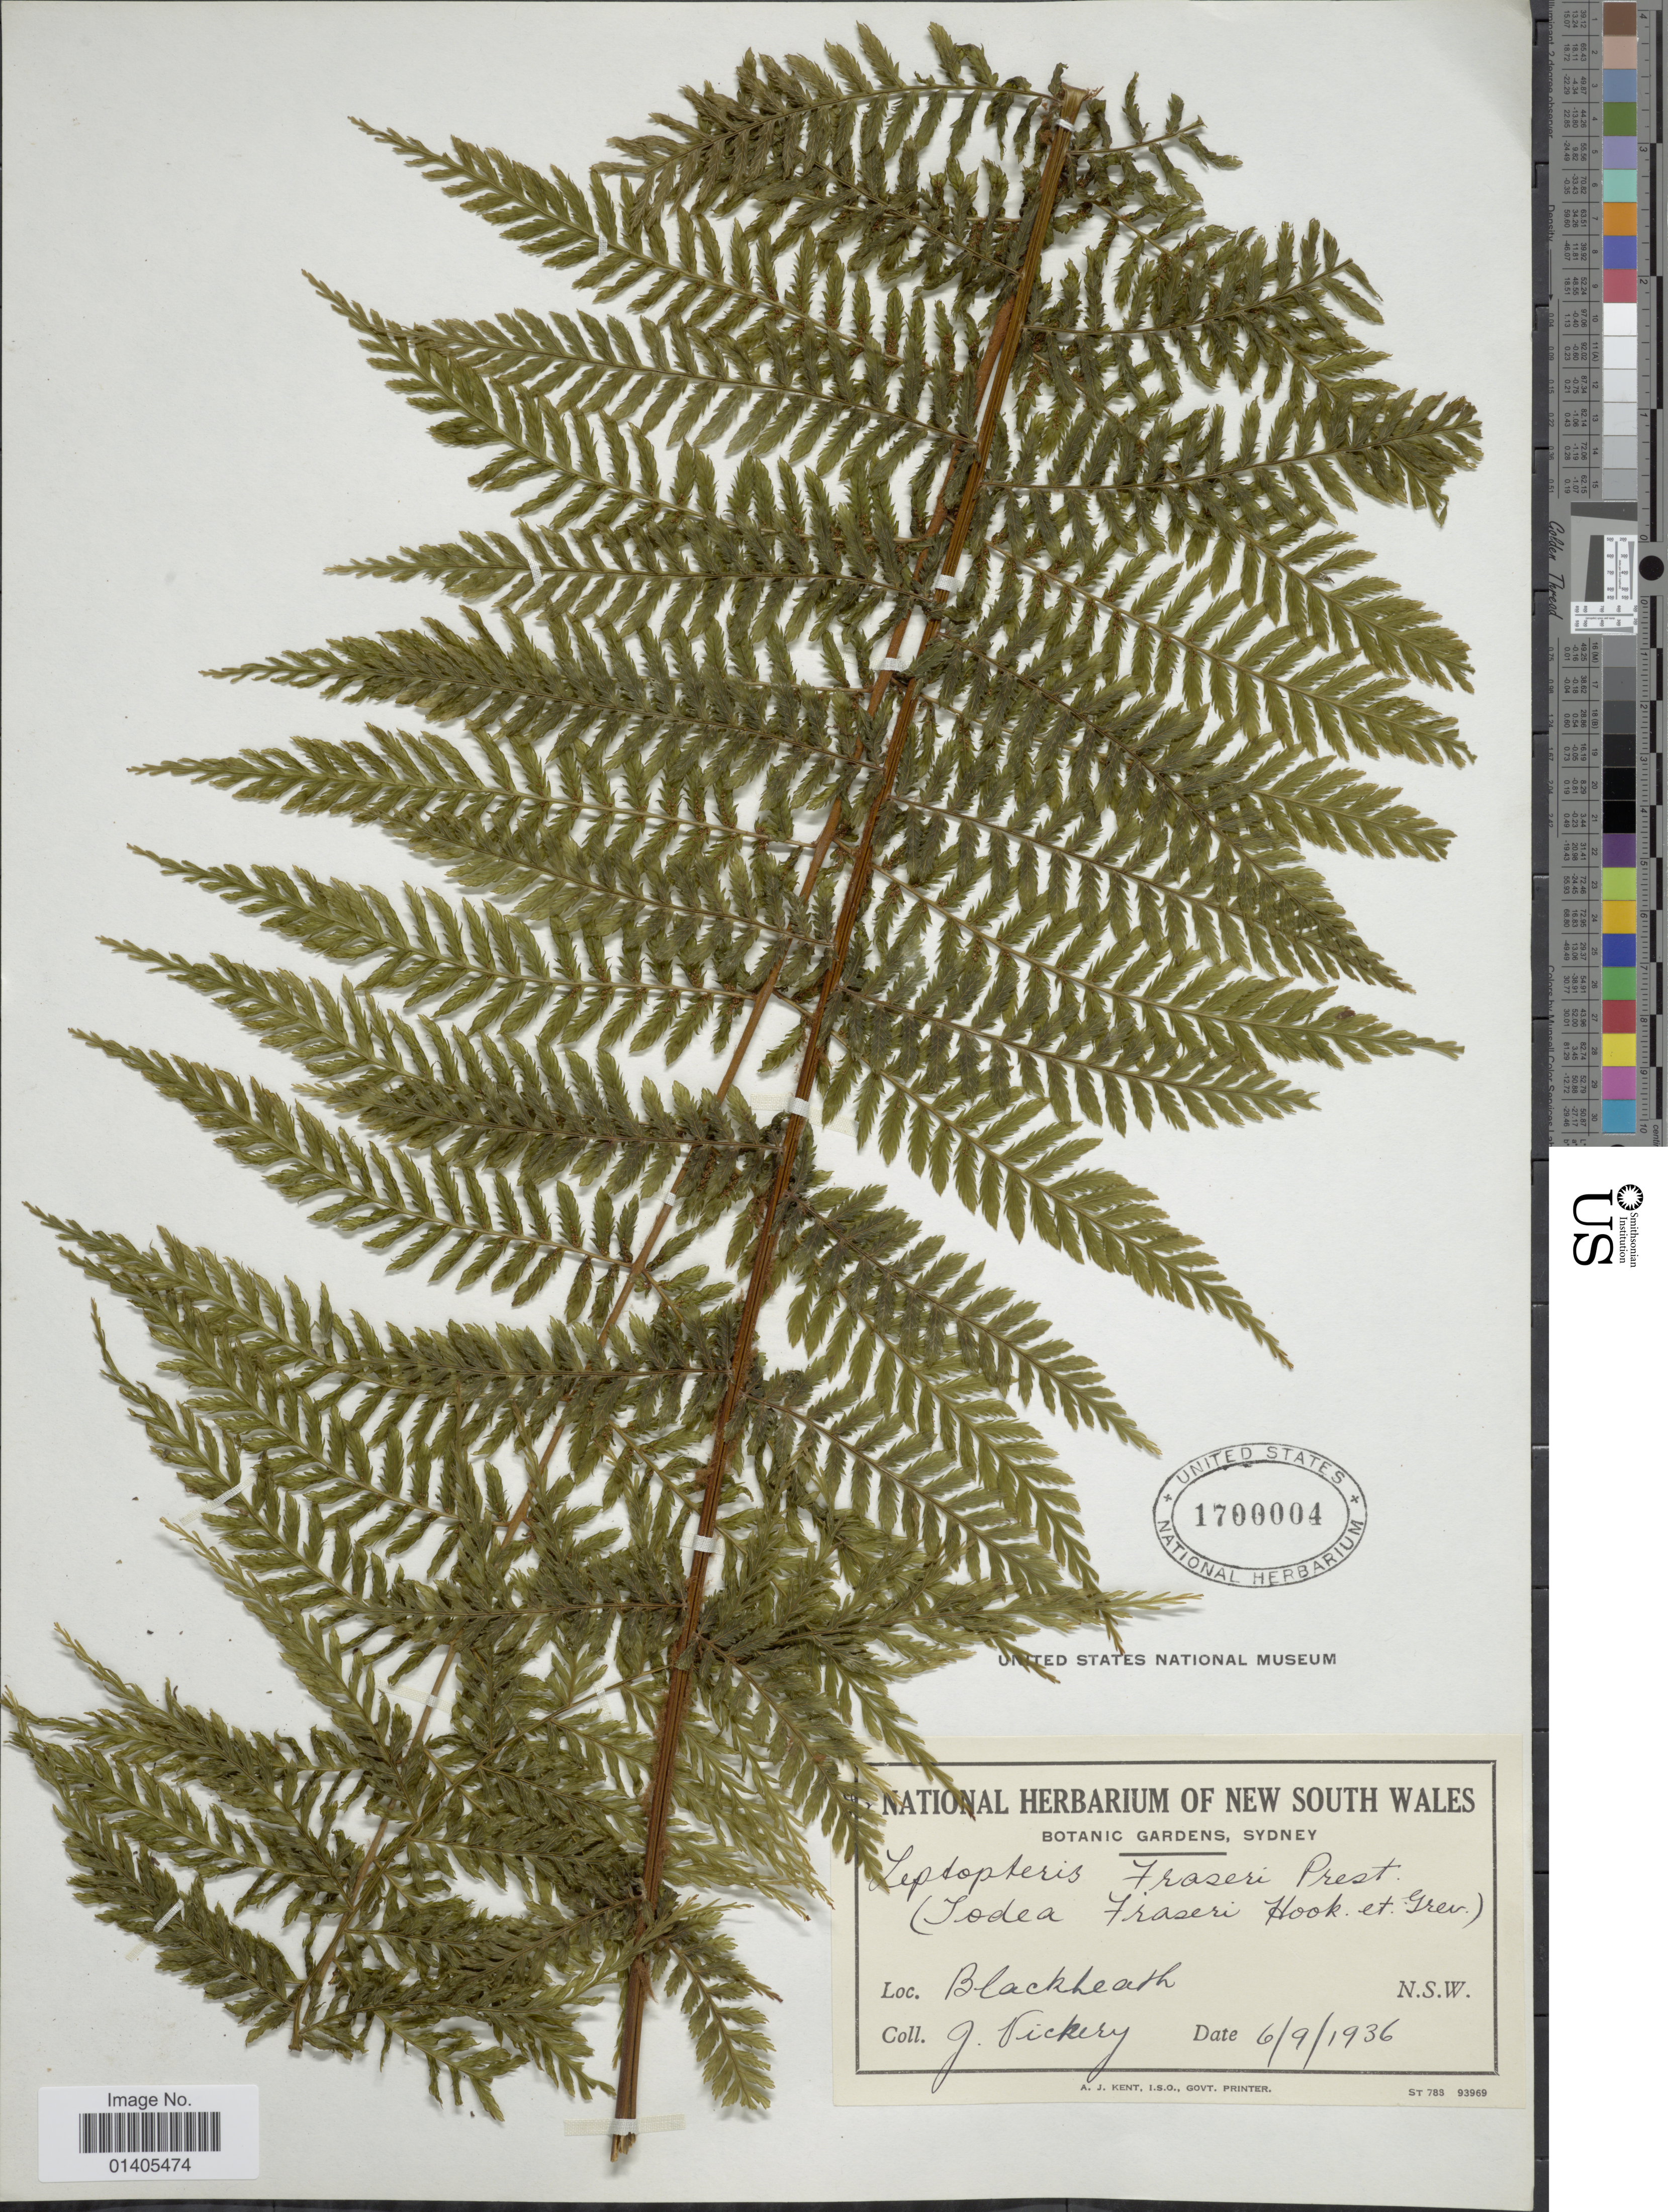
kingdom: Plantae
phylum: Tracheophyta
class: Polypodiopsida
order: Osmundales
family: Osmundaceae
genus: Leptopteris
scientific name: Leptopteris fraseri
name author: (Hook. & Grev.) C. Presl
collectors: J. Vickery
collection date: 1936-09-06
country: Australia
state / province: New South Wales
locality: Blackhead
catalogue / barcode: US 17000004